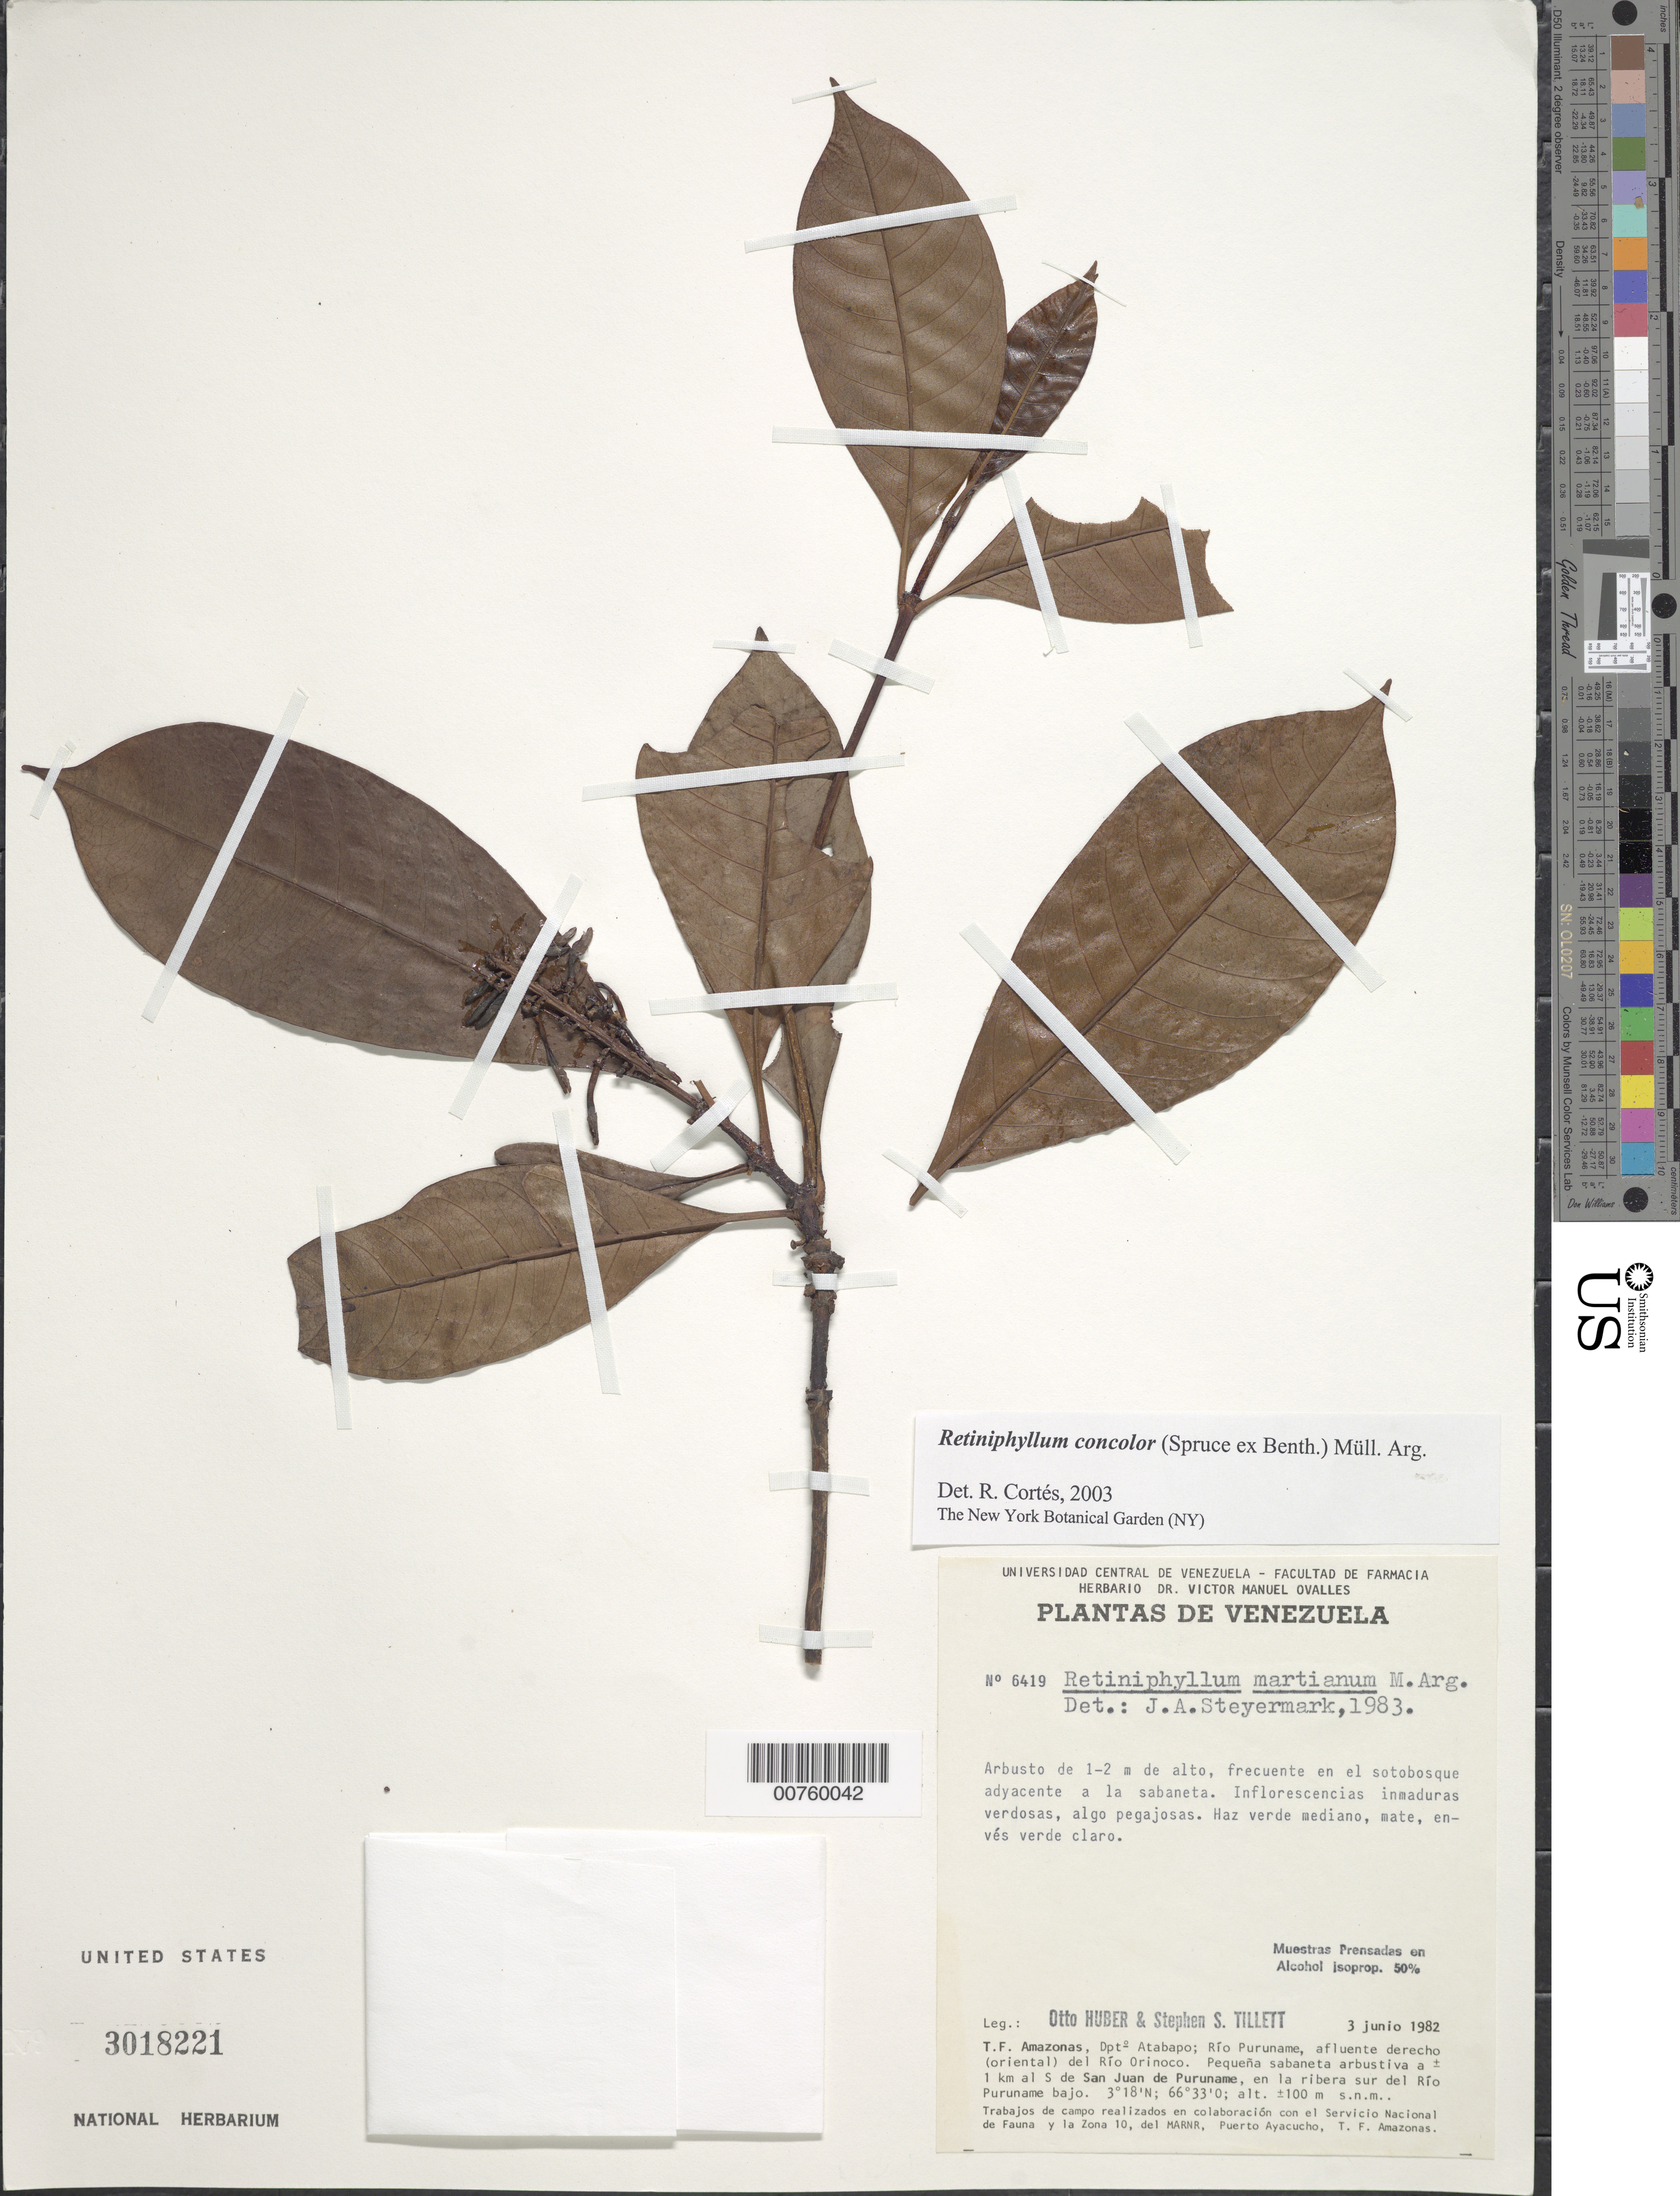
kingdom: Plantae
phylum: Tracheophyta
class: Magnoliopsida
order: Gentianales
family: Rubiaceae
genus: Retiniphyllum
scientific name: Retiniphyllum concolor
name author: (Spruce ex Benth.) Müll. Arg.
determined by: Cortes R., G.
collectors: O. Huber & S. S. Tillett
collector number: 6419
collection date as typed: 29-May-82 to 5-Jun-82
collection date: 1982-05-29/1982-06-05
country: Venezuela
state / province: Amazonas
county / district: Atabapo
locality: Río Puruname, a ± 1 km al S de San Juan de Puruname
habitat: Sotobosque adyacente a la sabaneta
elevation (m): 100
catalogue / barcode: US 3018221